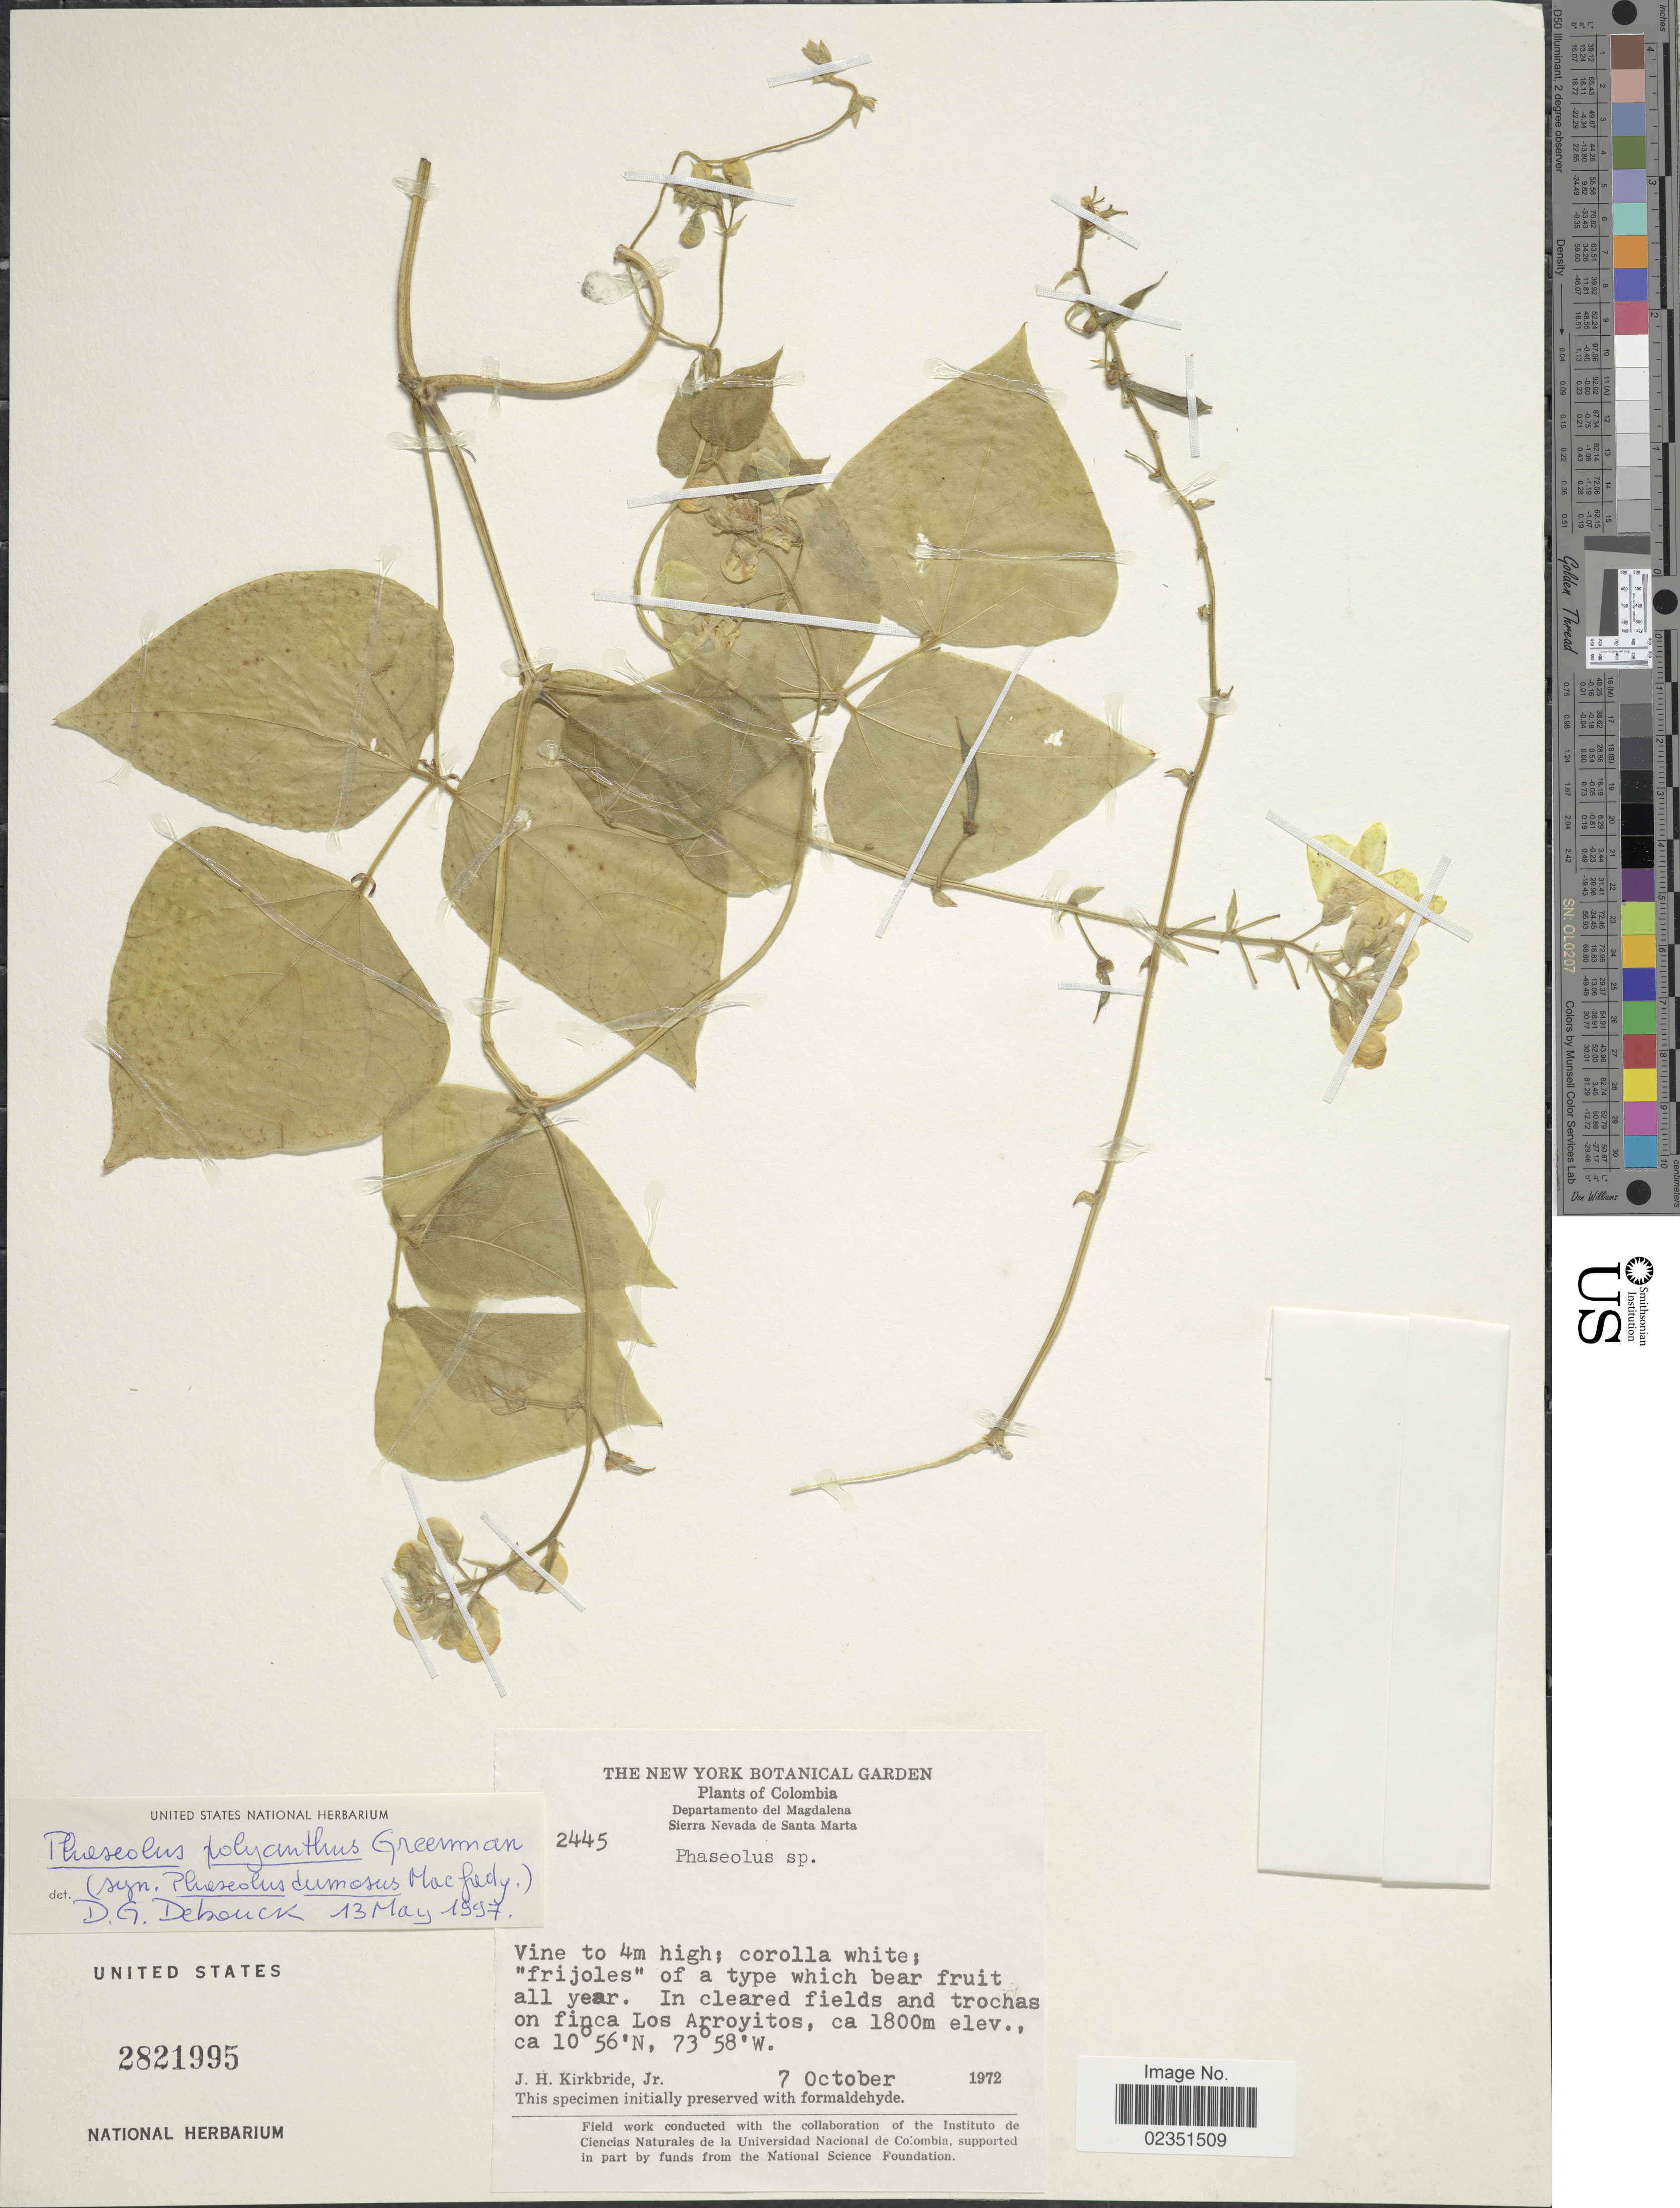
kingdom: Plantae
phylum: Tracheophyta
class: Magnoliopsida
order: Fabales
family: Fabaceae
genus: Phaseolus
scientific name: Phaseolus dumosus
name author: Macfad.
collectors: J. H. Kirkbride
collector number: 2445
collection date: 1972-10-07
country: Colombia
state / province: Magdalena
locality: Sierra Nevada de Santa Marta. On finca Los Arroyitos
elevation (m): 1800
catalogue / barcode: US 2821995